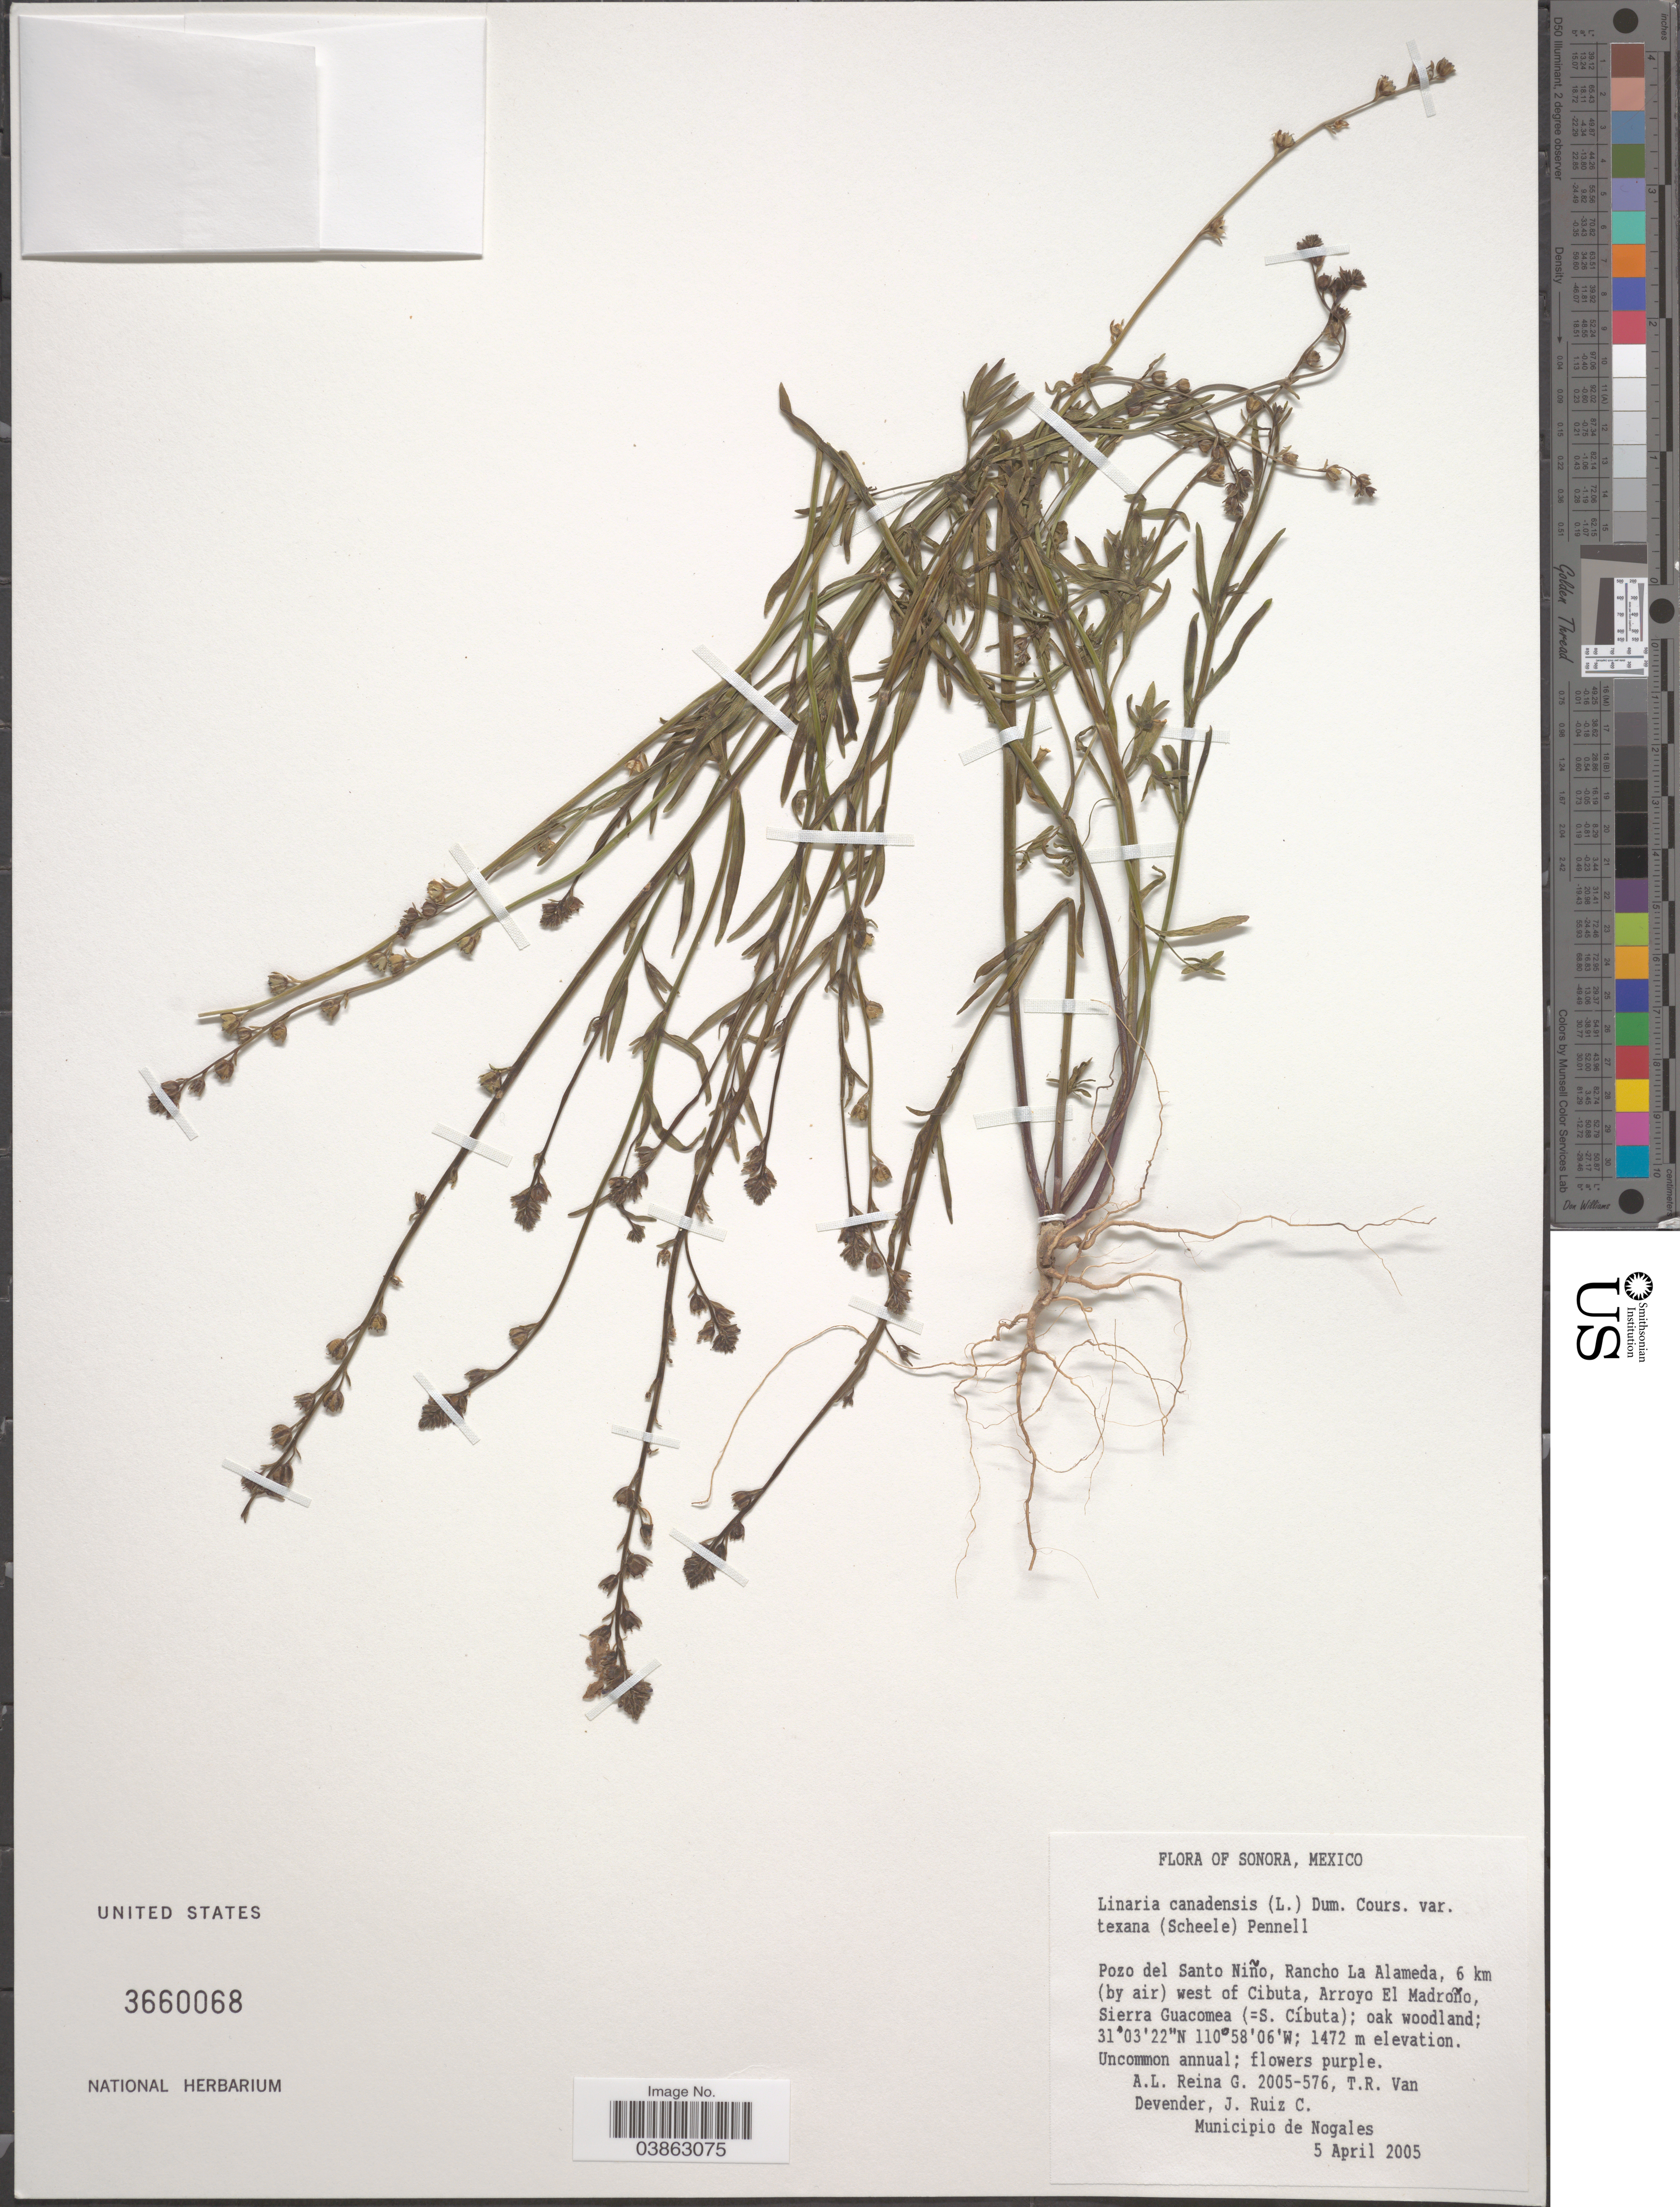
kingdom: Plantae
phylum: Tracheophyta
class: Magnoliopsida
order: Lamiales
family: Plantaginaceae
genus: Linaria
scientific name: Linaria texana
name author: Scheele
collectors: A. L. Reina G., T. R. Van Devender & J. Ruiz C.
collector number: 2005-576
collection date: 2005-04-05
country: Mexico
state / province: Sonora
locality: Pozo del Santo Niño, Rancho La Alameda, 6 km (by air) west of Cibuta, Arroyo El Madroño, Sierra Guacomea (=S. Cíbuta).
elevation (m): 1472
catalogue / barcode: US 3660068